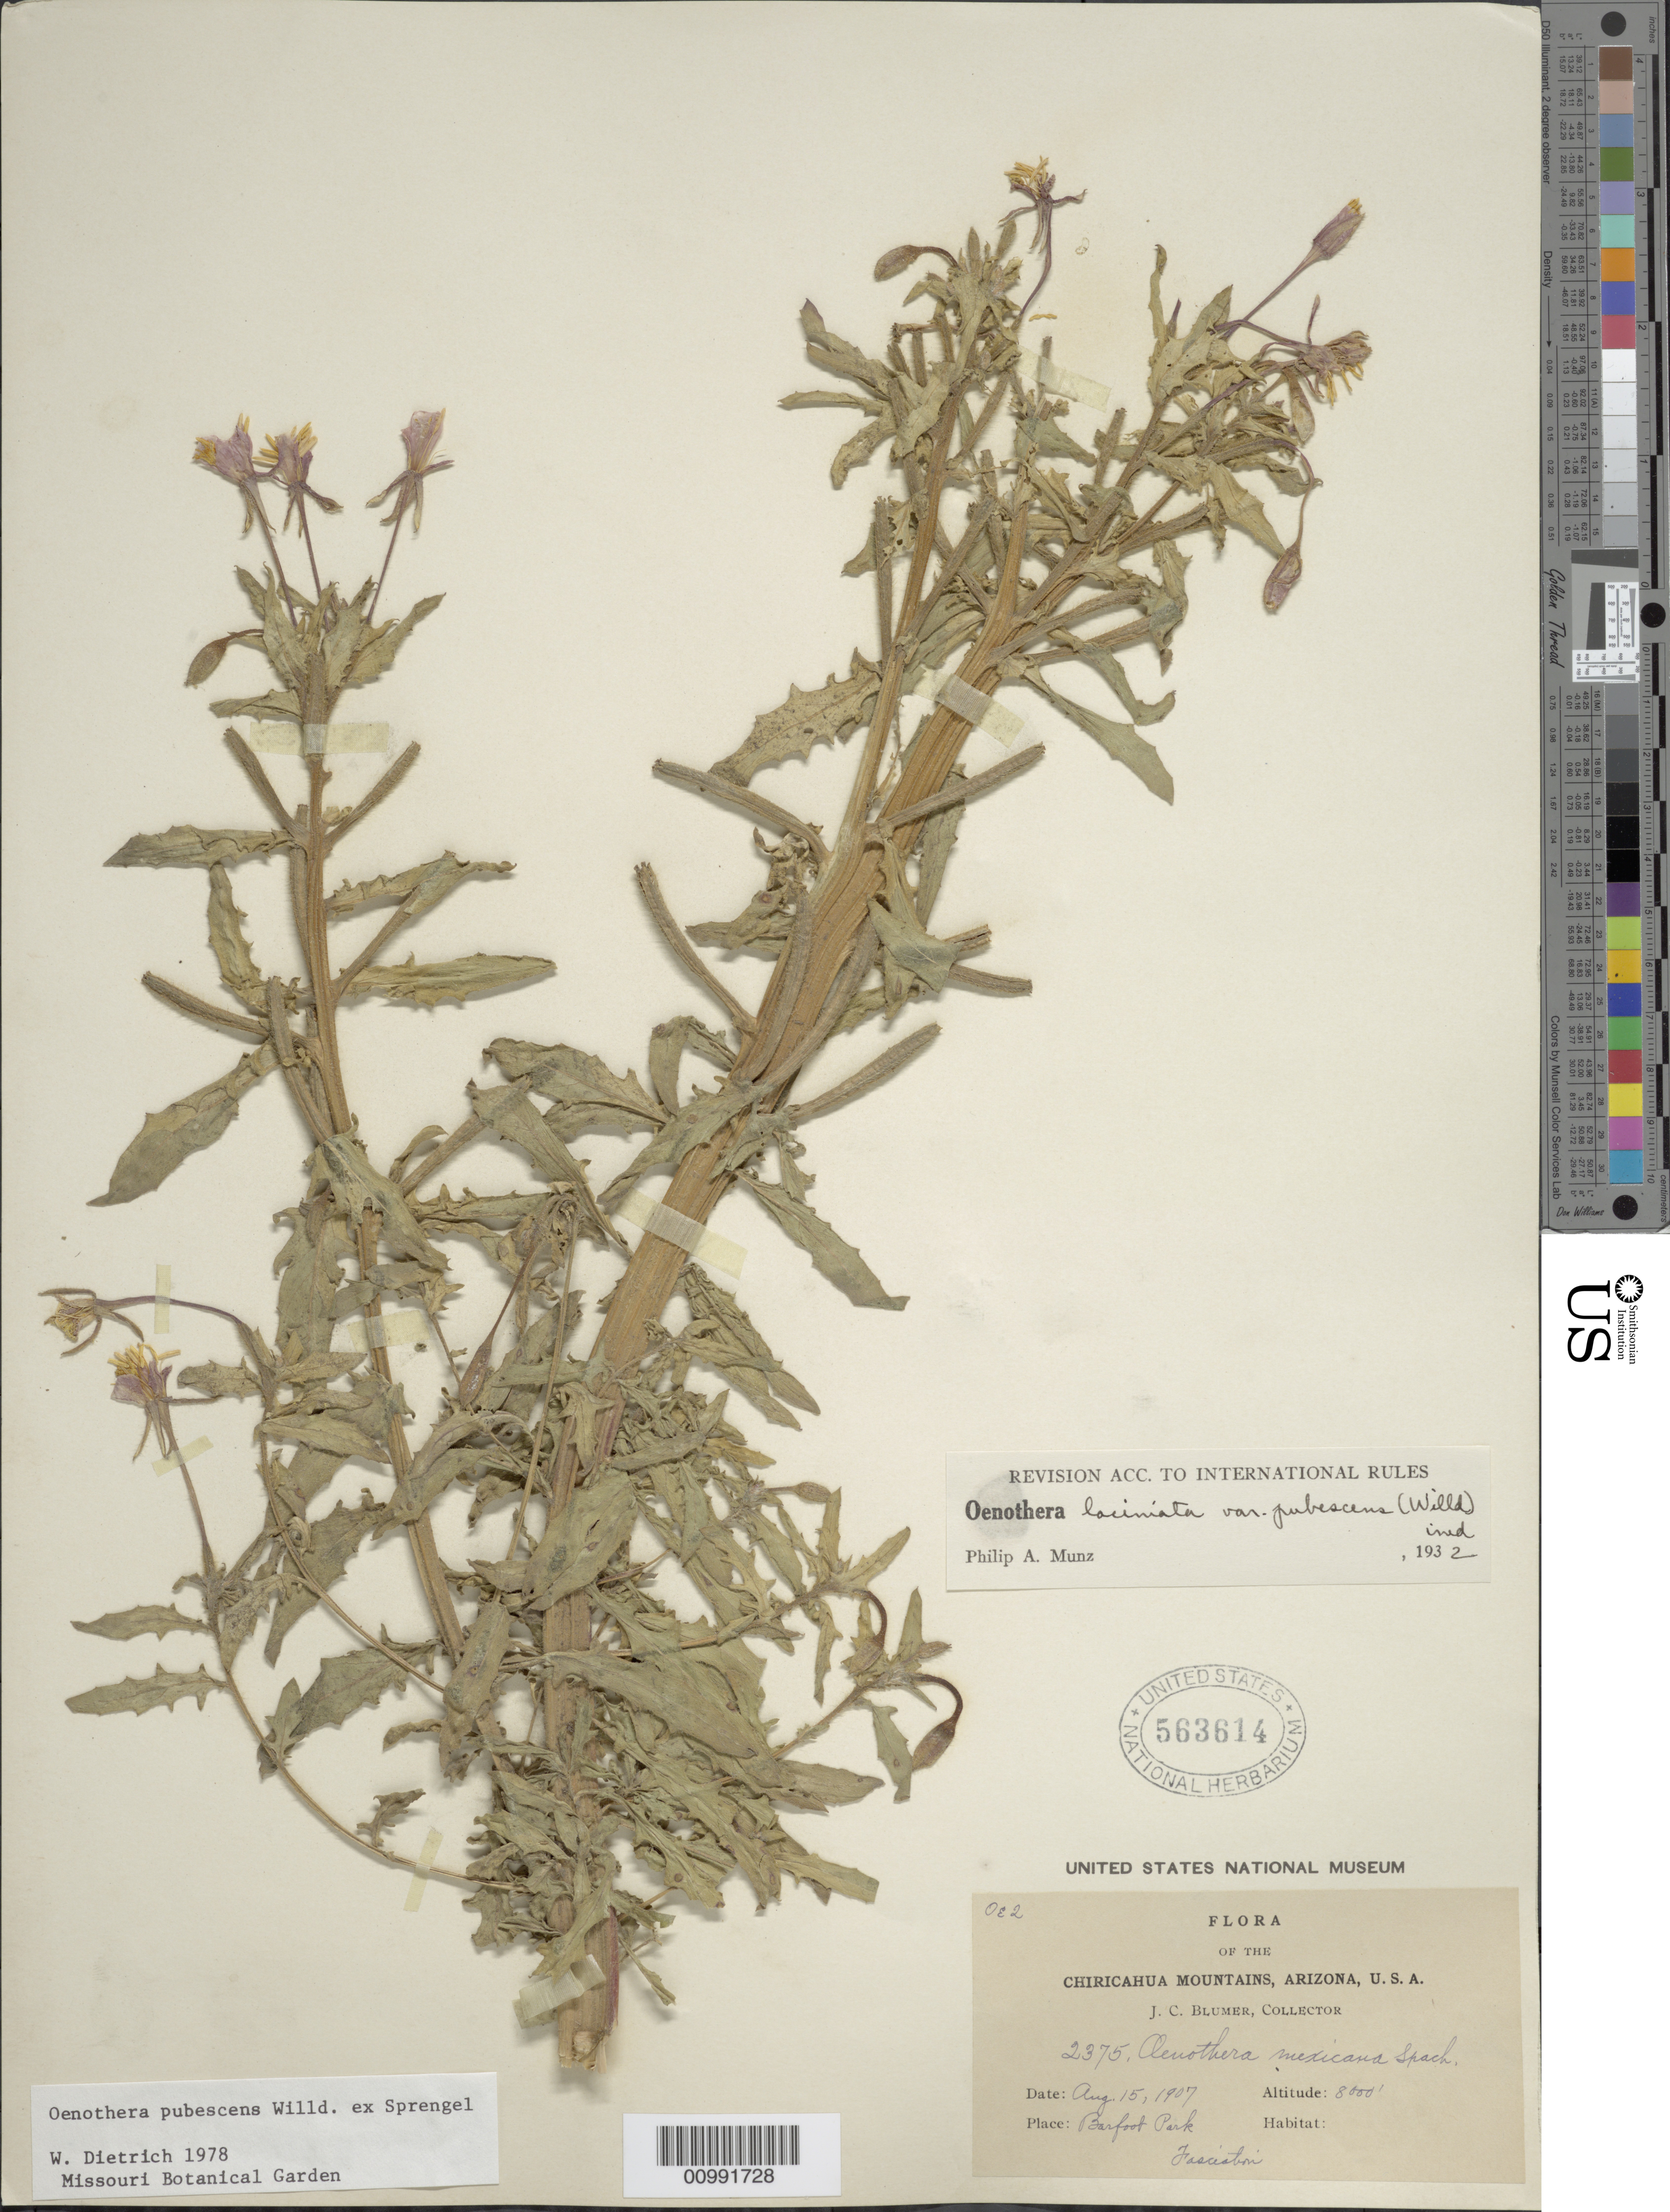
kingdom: Plantae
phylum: Tracheophyta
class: Magnoliopsida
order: Myrtales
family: Onagraceae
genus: Oenothera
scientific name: Oenothera pubescens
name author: Willd. ex Spreng.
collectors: J. C. Blumer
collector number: O32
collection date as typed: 15 Aug 1907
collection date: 1907-08-15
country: United States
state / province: Arizona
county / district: Pima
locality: Barfoot Park, Churucahua Mountains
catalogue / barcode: US 563614